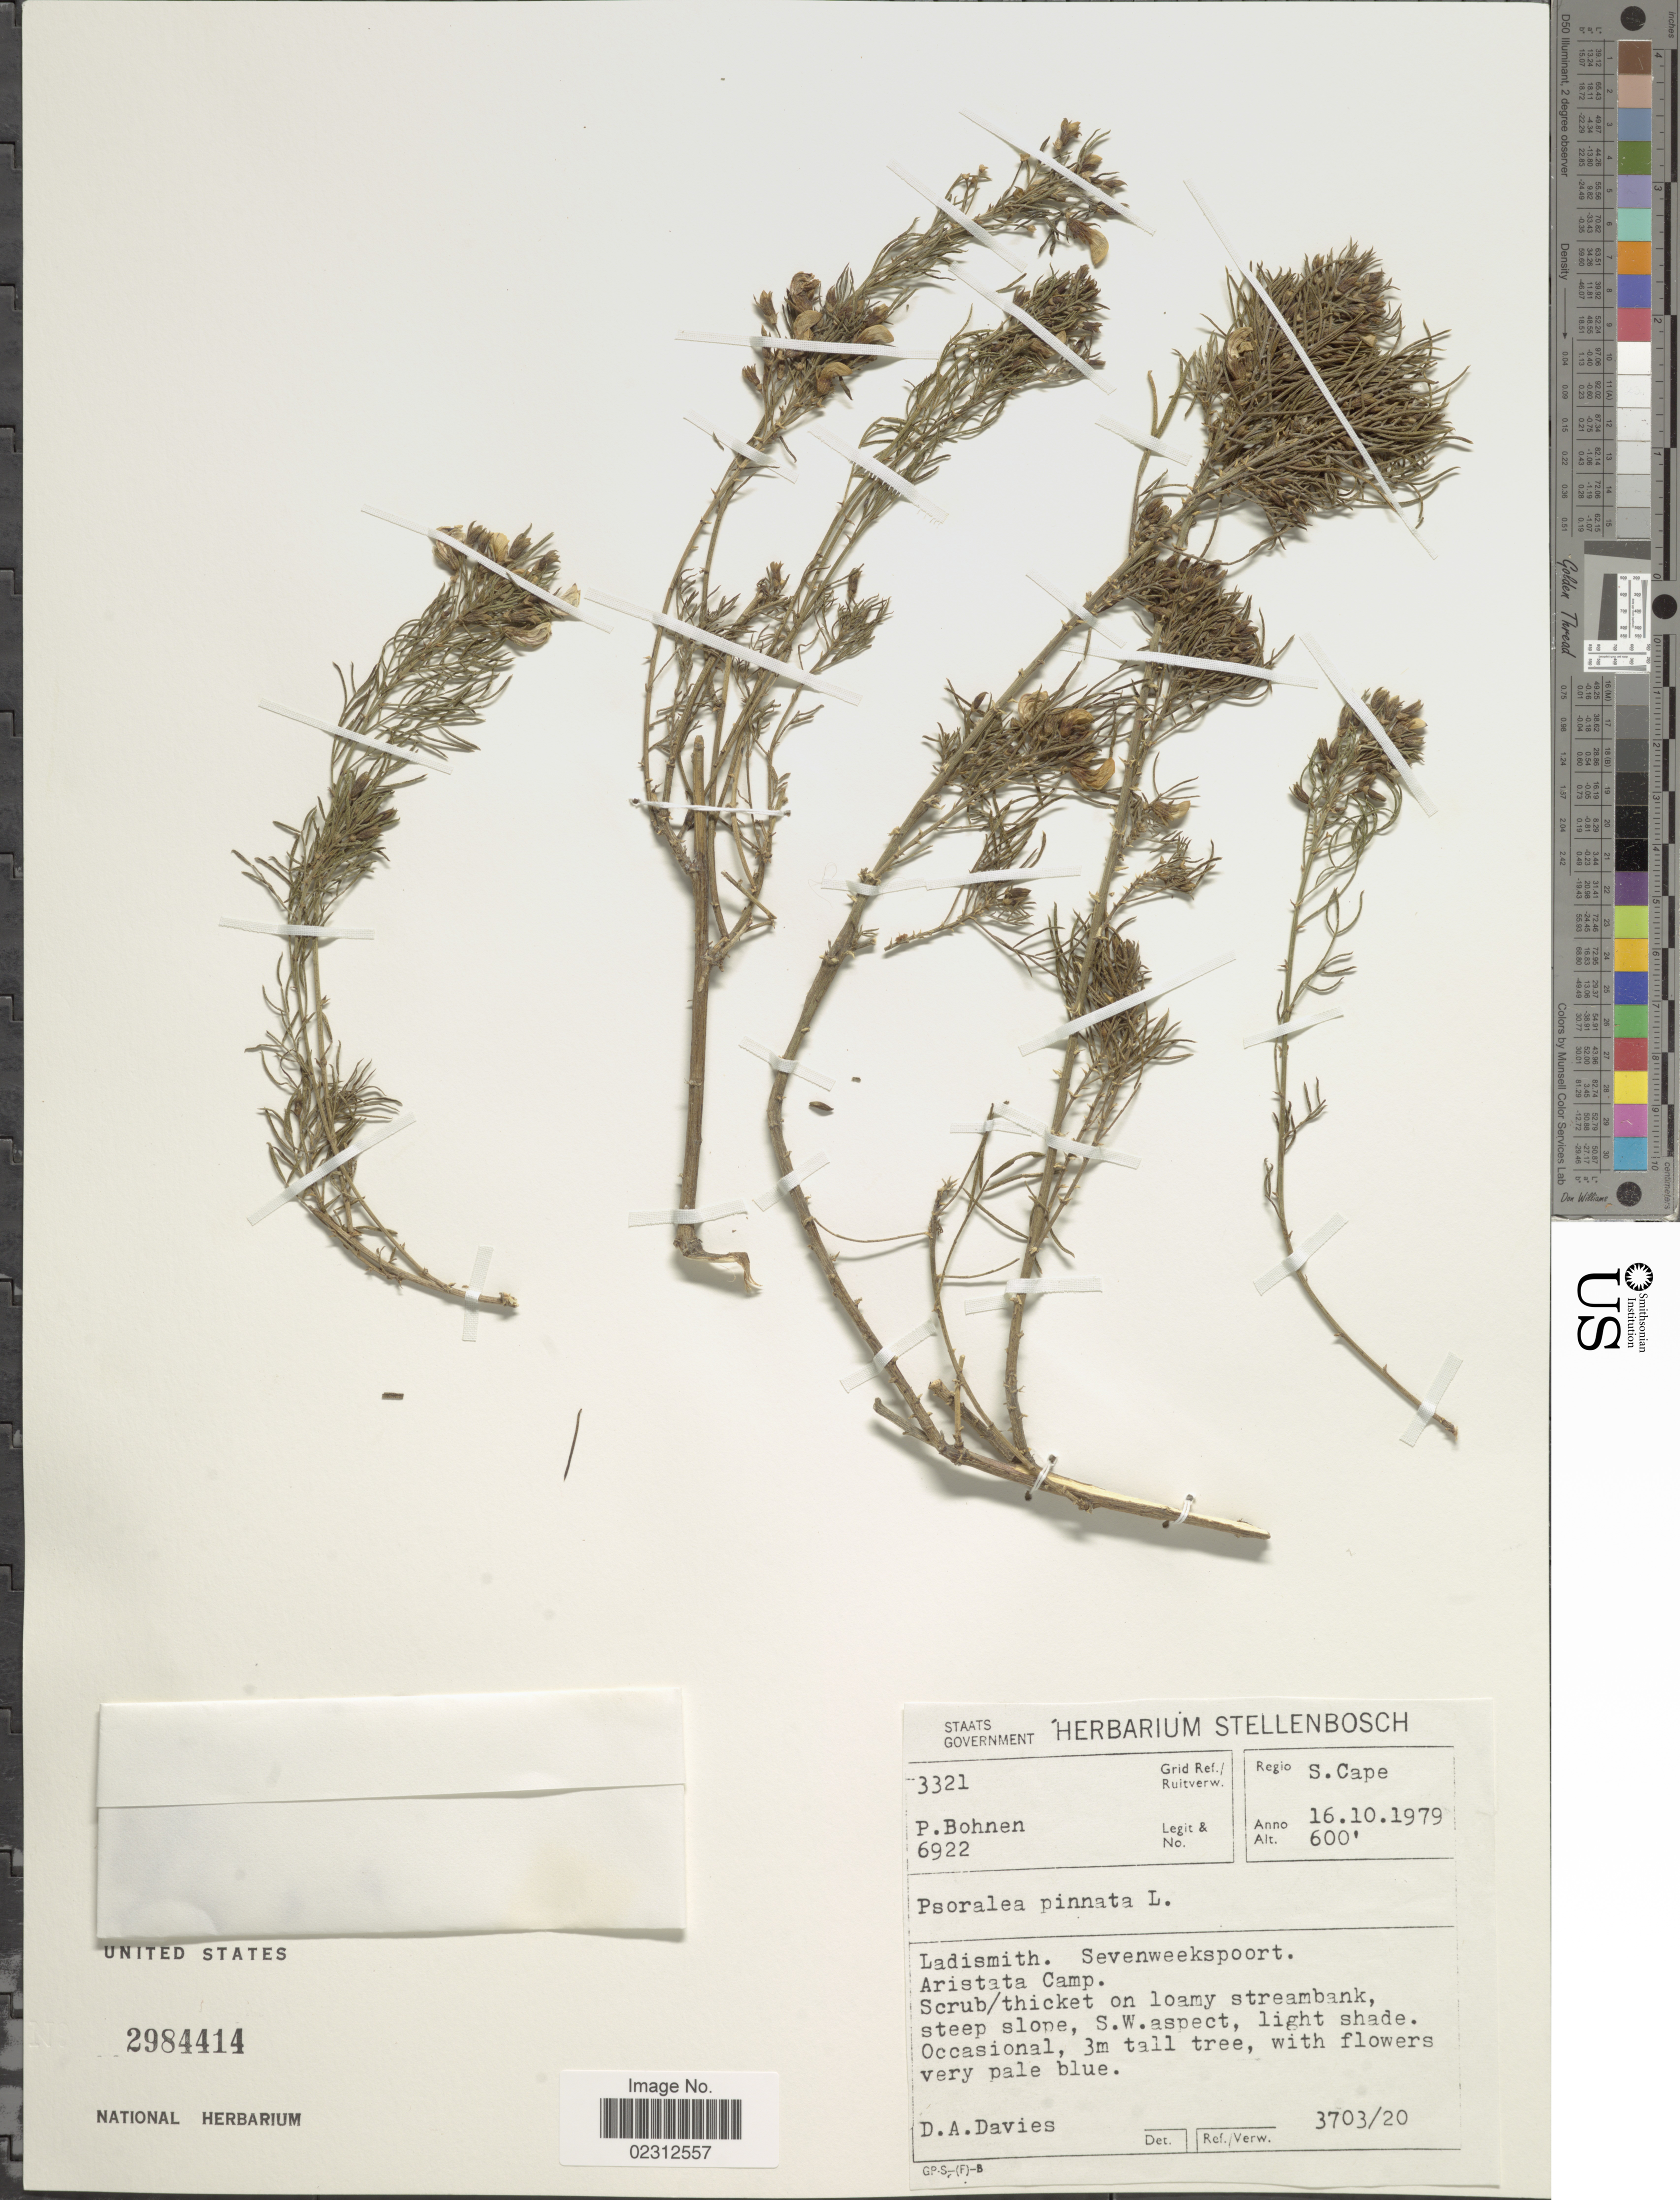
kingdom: Plantae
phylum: Tracheophyta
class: Magnoliopsida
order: Fabales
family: Fabaceae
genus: Psoralea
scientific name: Psoralea pinnata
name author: L.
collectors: P. Bohnen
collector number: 6922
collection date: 1979-10-16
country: South Africa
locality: S Cape, Ladismith, Seweweekspoort. Aristata Camp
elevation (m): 183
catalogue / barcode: US 2984414